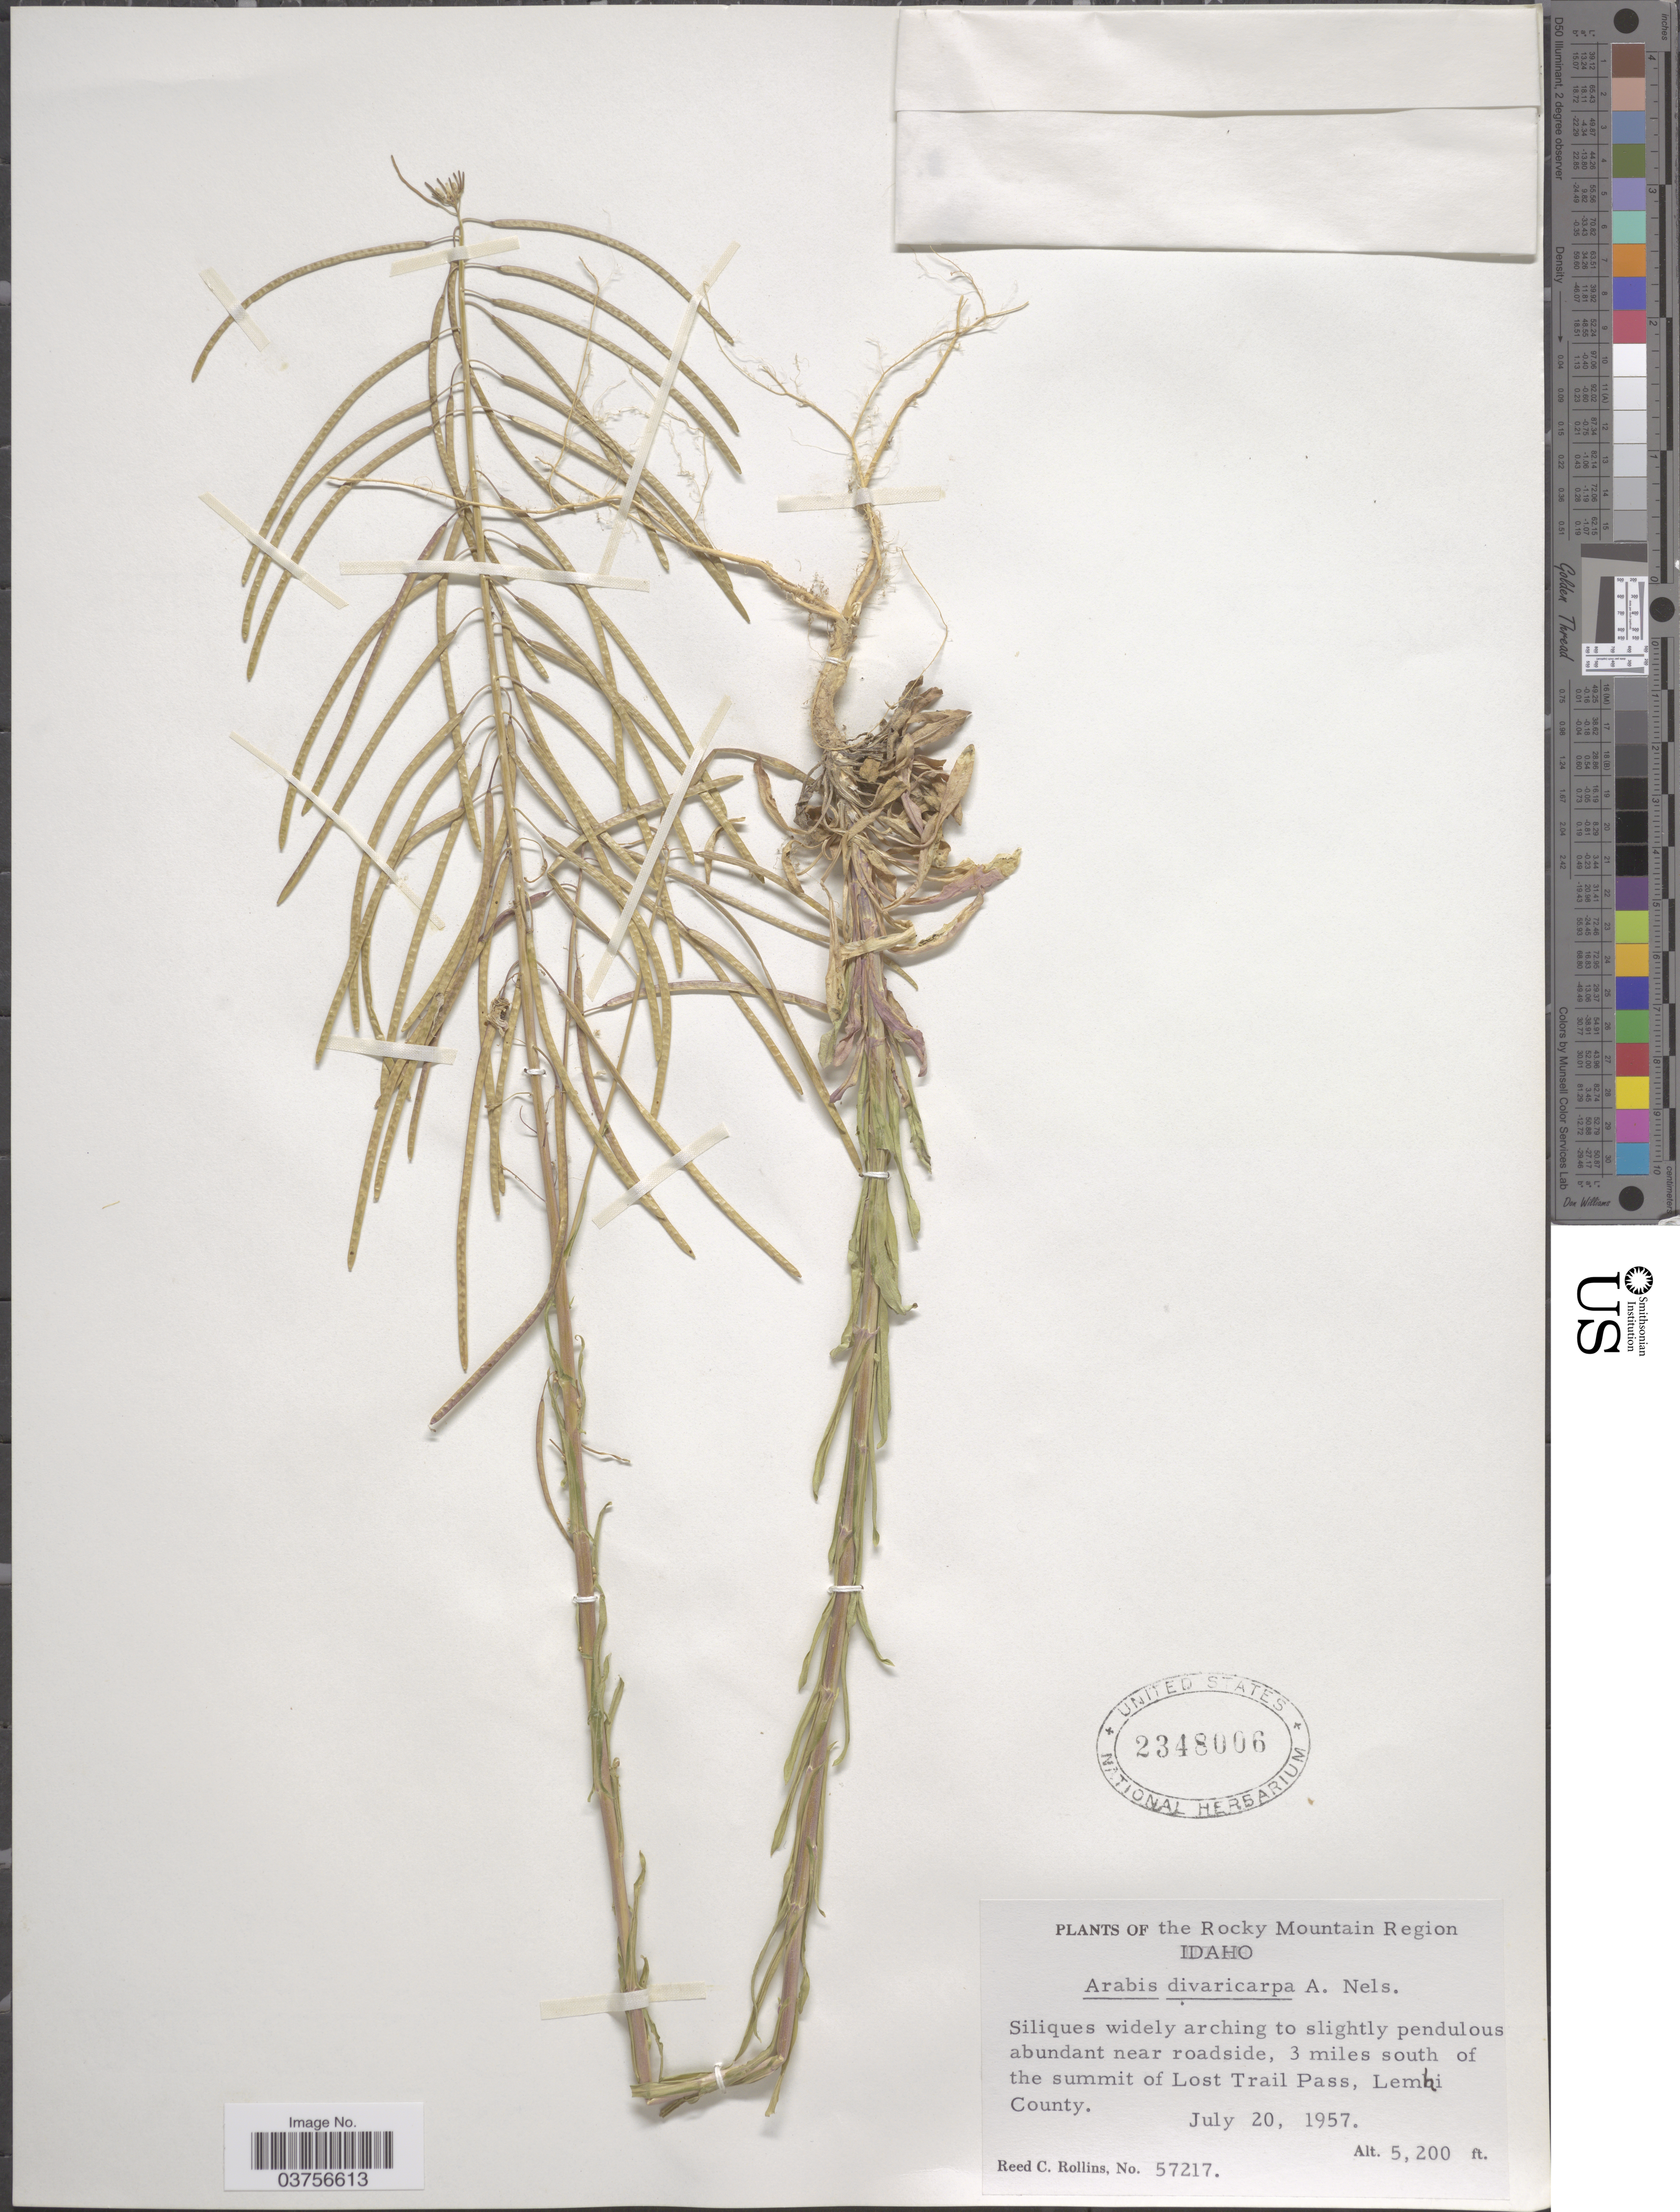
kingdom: Plantae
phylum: Tracheophyta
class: Magnoliopsida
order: Brassicales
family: Brassicaceae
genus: Arabis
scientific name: Arabis divaricarpa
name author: A. Nelson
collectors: R. C. Rollins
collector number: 57217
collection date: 1957-07-20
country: United States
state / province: Idaho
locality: The Rocky Mountain Region. 3 miles south of the summit of Lost Trail Pass, Lemhi County.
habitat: abundant near roadside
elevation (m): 1585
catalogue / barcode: US 2348006